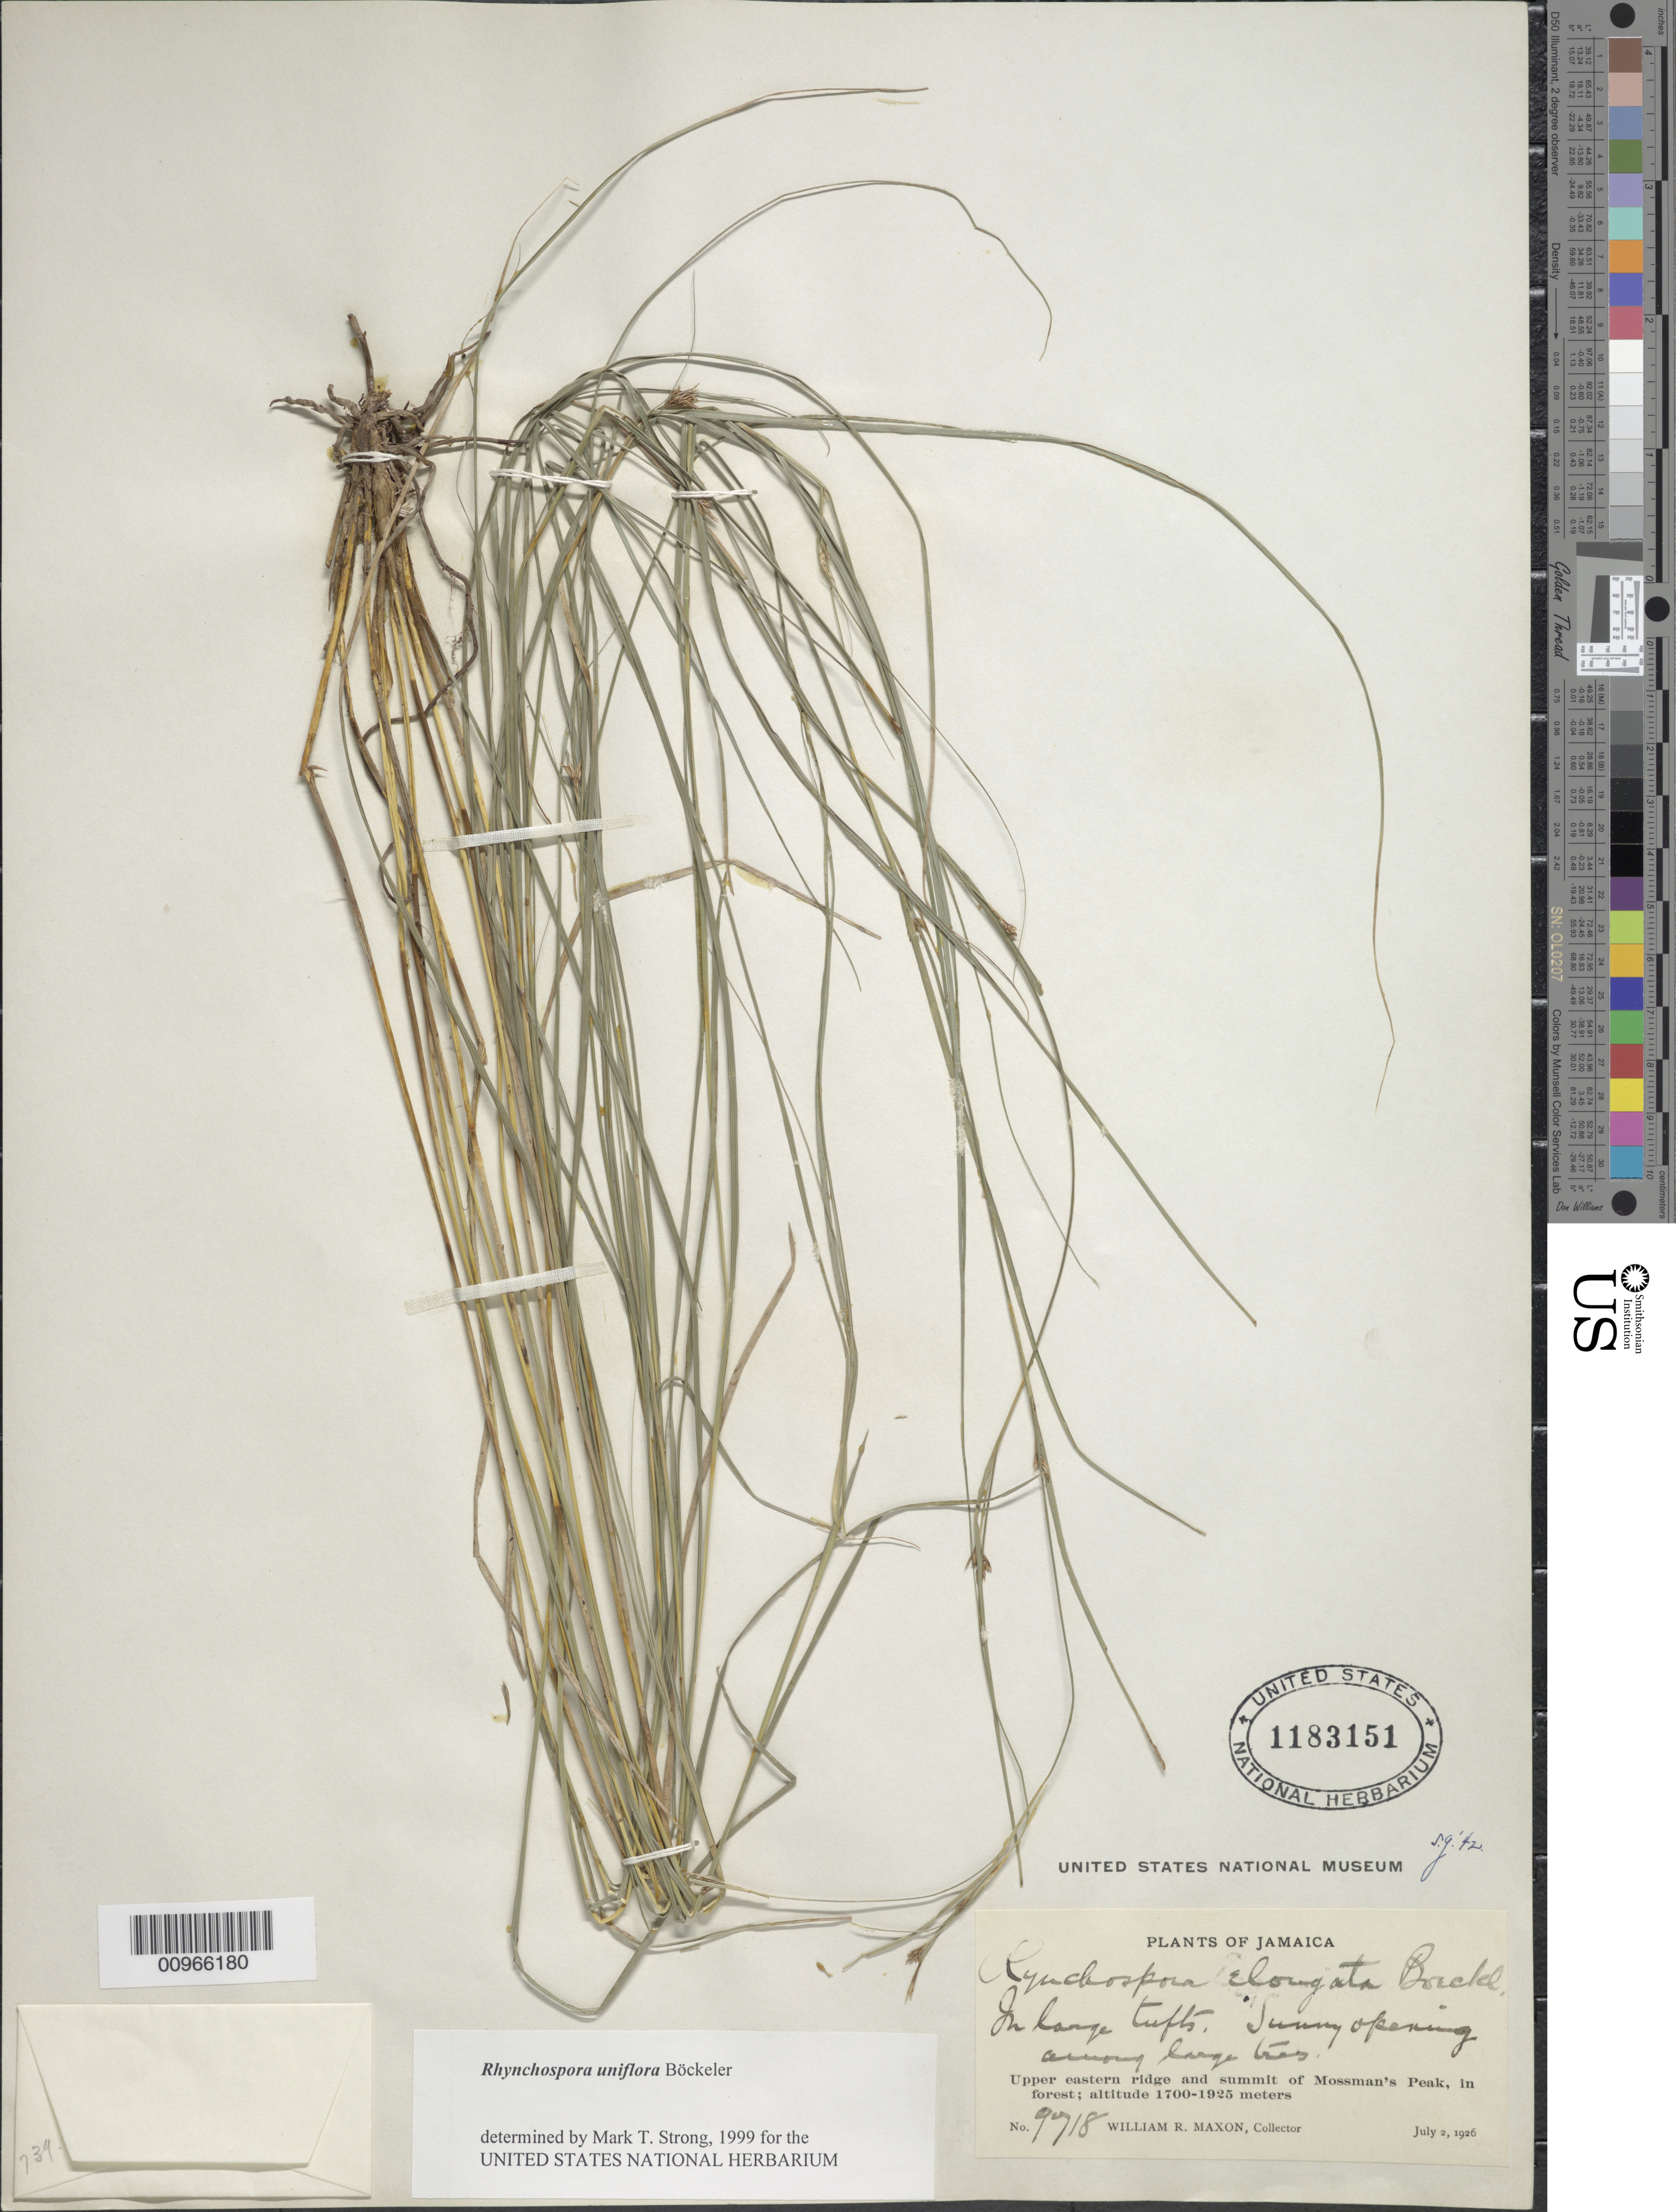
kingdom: Plantae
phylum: Tracheophyta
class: Liliopsida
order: Poales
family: Cyperaceae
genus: Rhynchospora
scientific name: Rhynchospora uniflora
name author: Boeckeler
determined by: Strong, M. T., (US), Smithsonian Institution - National Museum of Natural History (UNITED STATES)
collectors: W. R. Maxon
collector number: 9718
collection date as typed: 02 Jul 1926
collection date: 1926-07-02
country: Jamaica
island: Jamaica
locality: Upper eastern ridge and summit of Mossman's Peak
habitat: Sunny opening among large trees in forest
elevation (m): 1700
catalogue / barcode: US 1183151